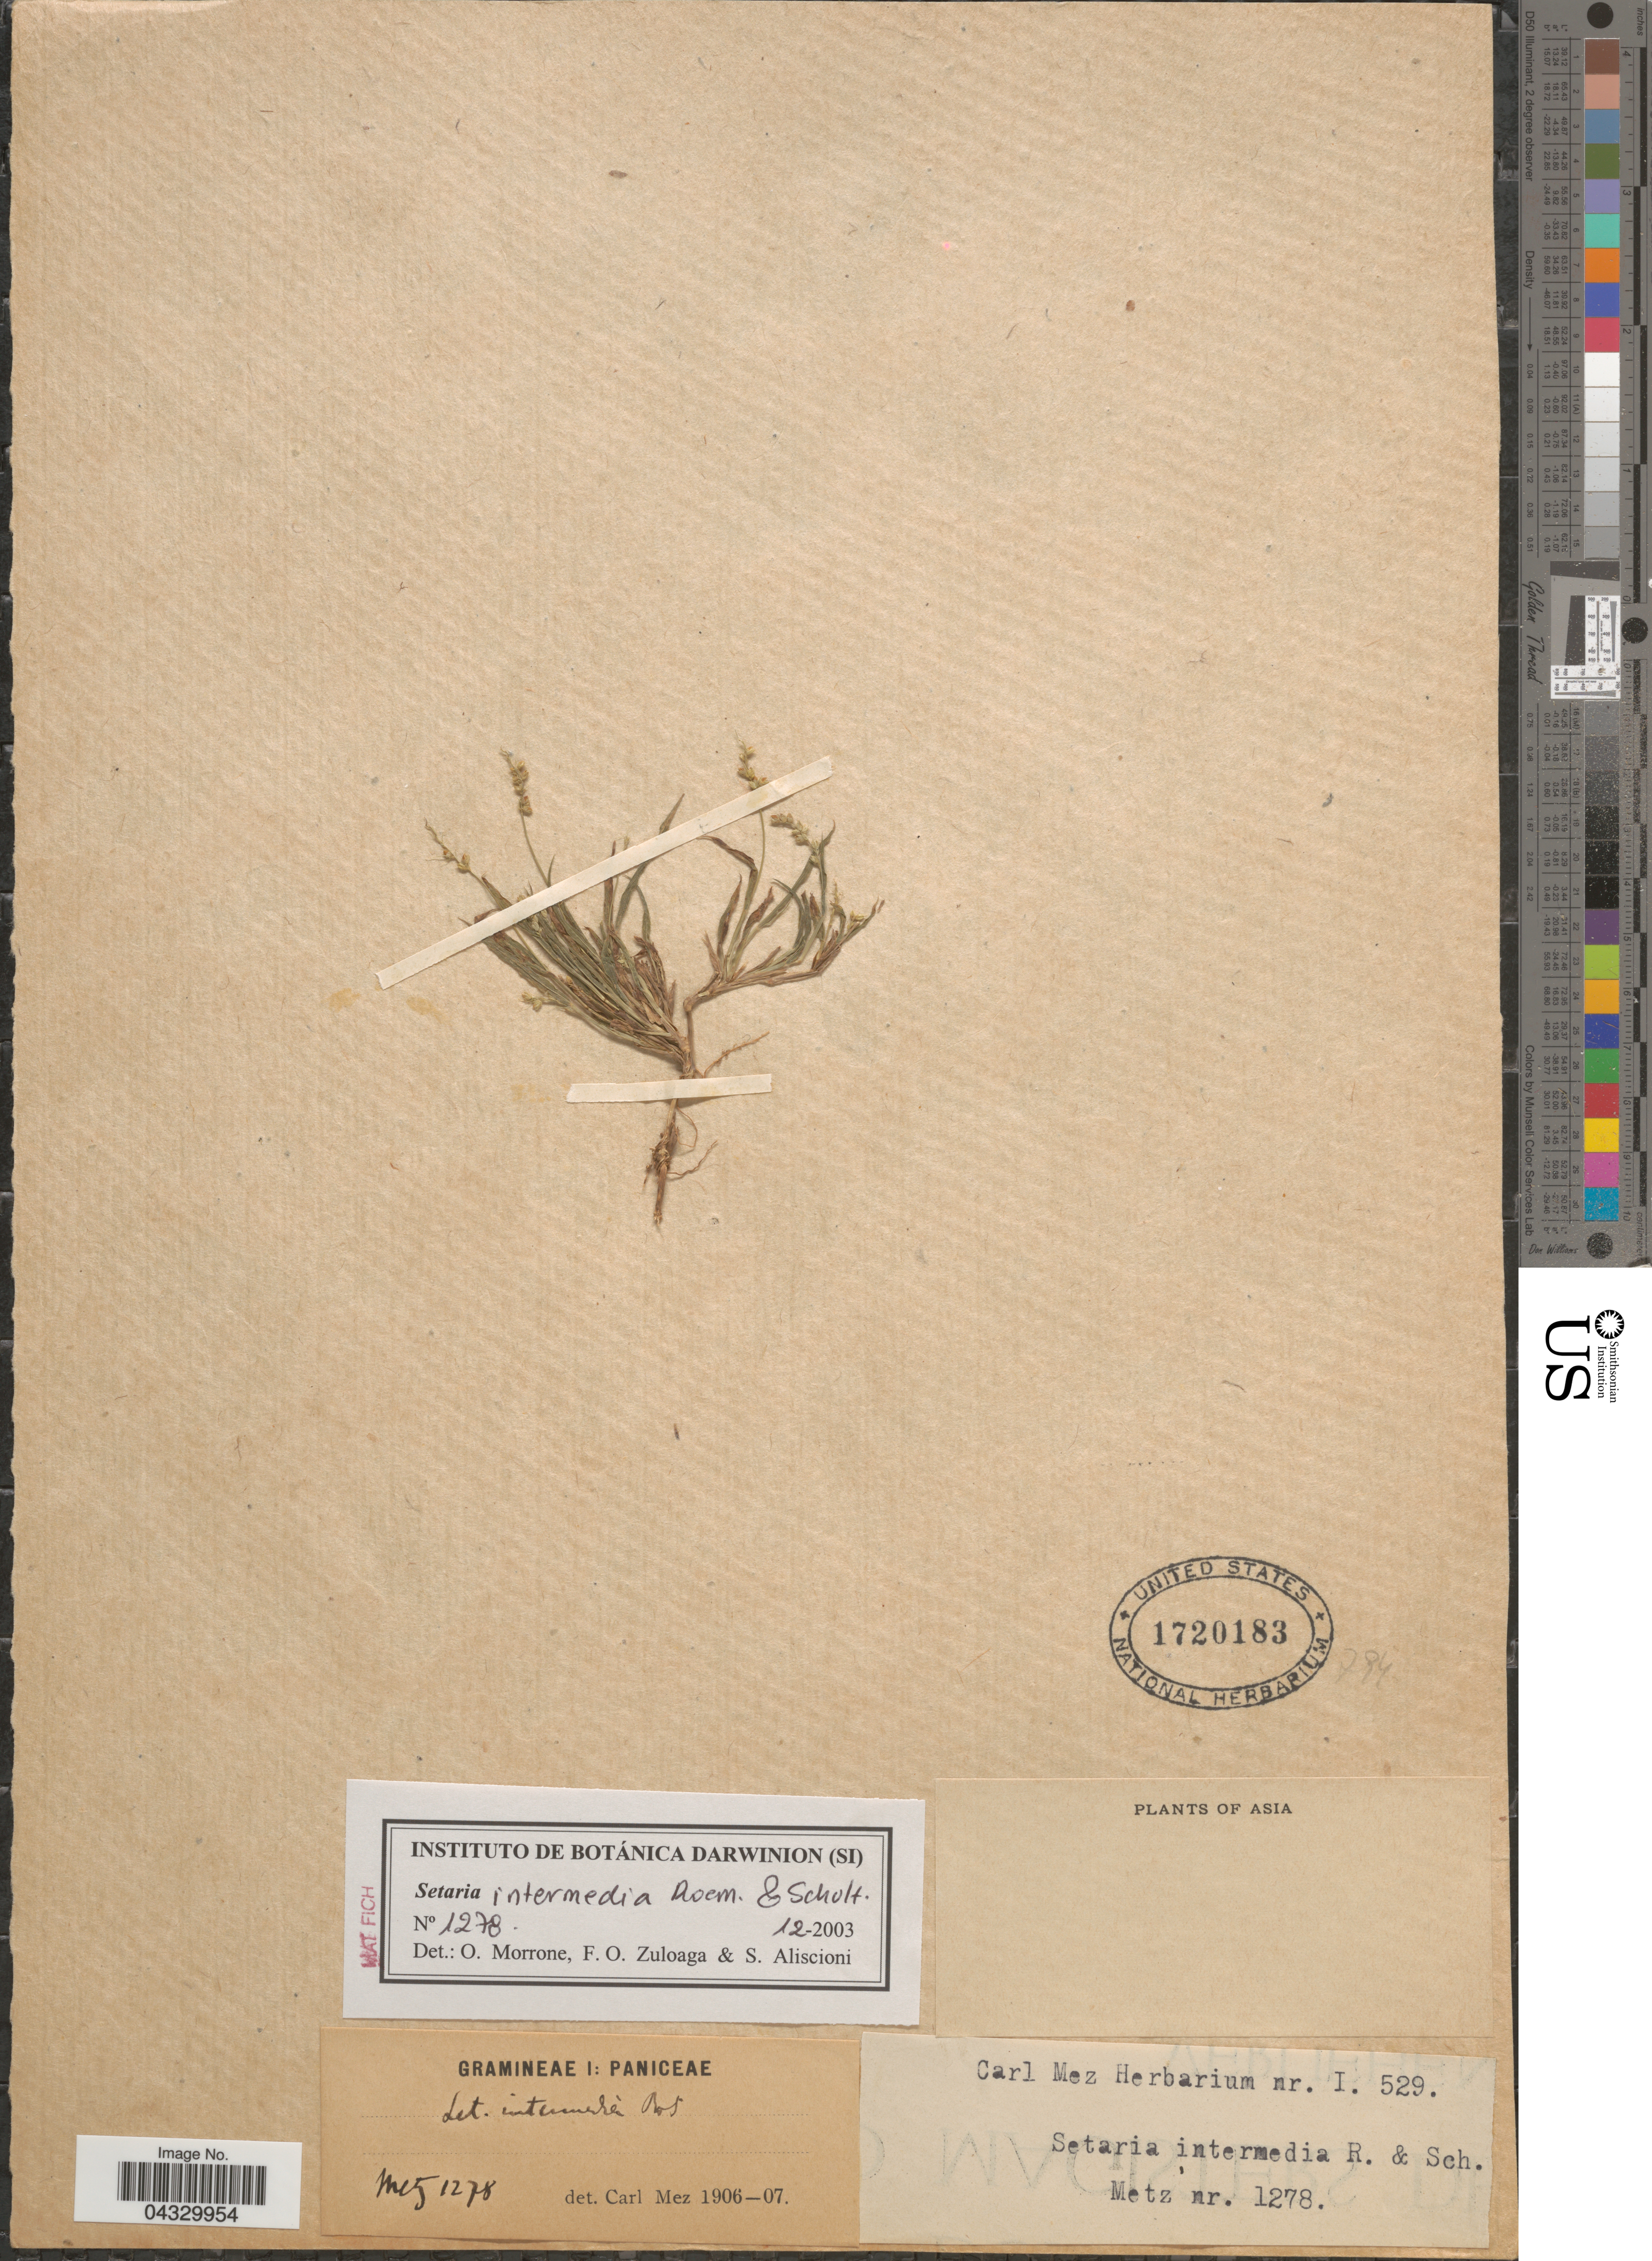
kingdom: Plantae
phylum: Tracheophyta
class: Liliopsida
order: Poales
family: Poaceae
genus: Setaria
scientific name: Setaria intermedia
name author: Roem. & Schult.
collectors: -. Metz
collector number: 1278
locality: Asia.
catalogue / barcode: US 1720183